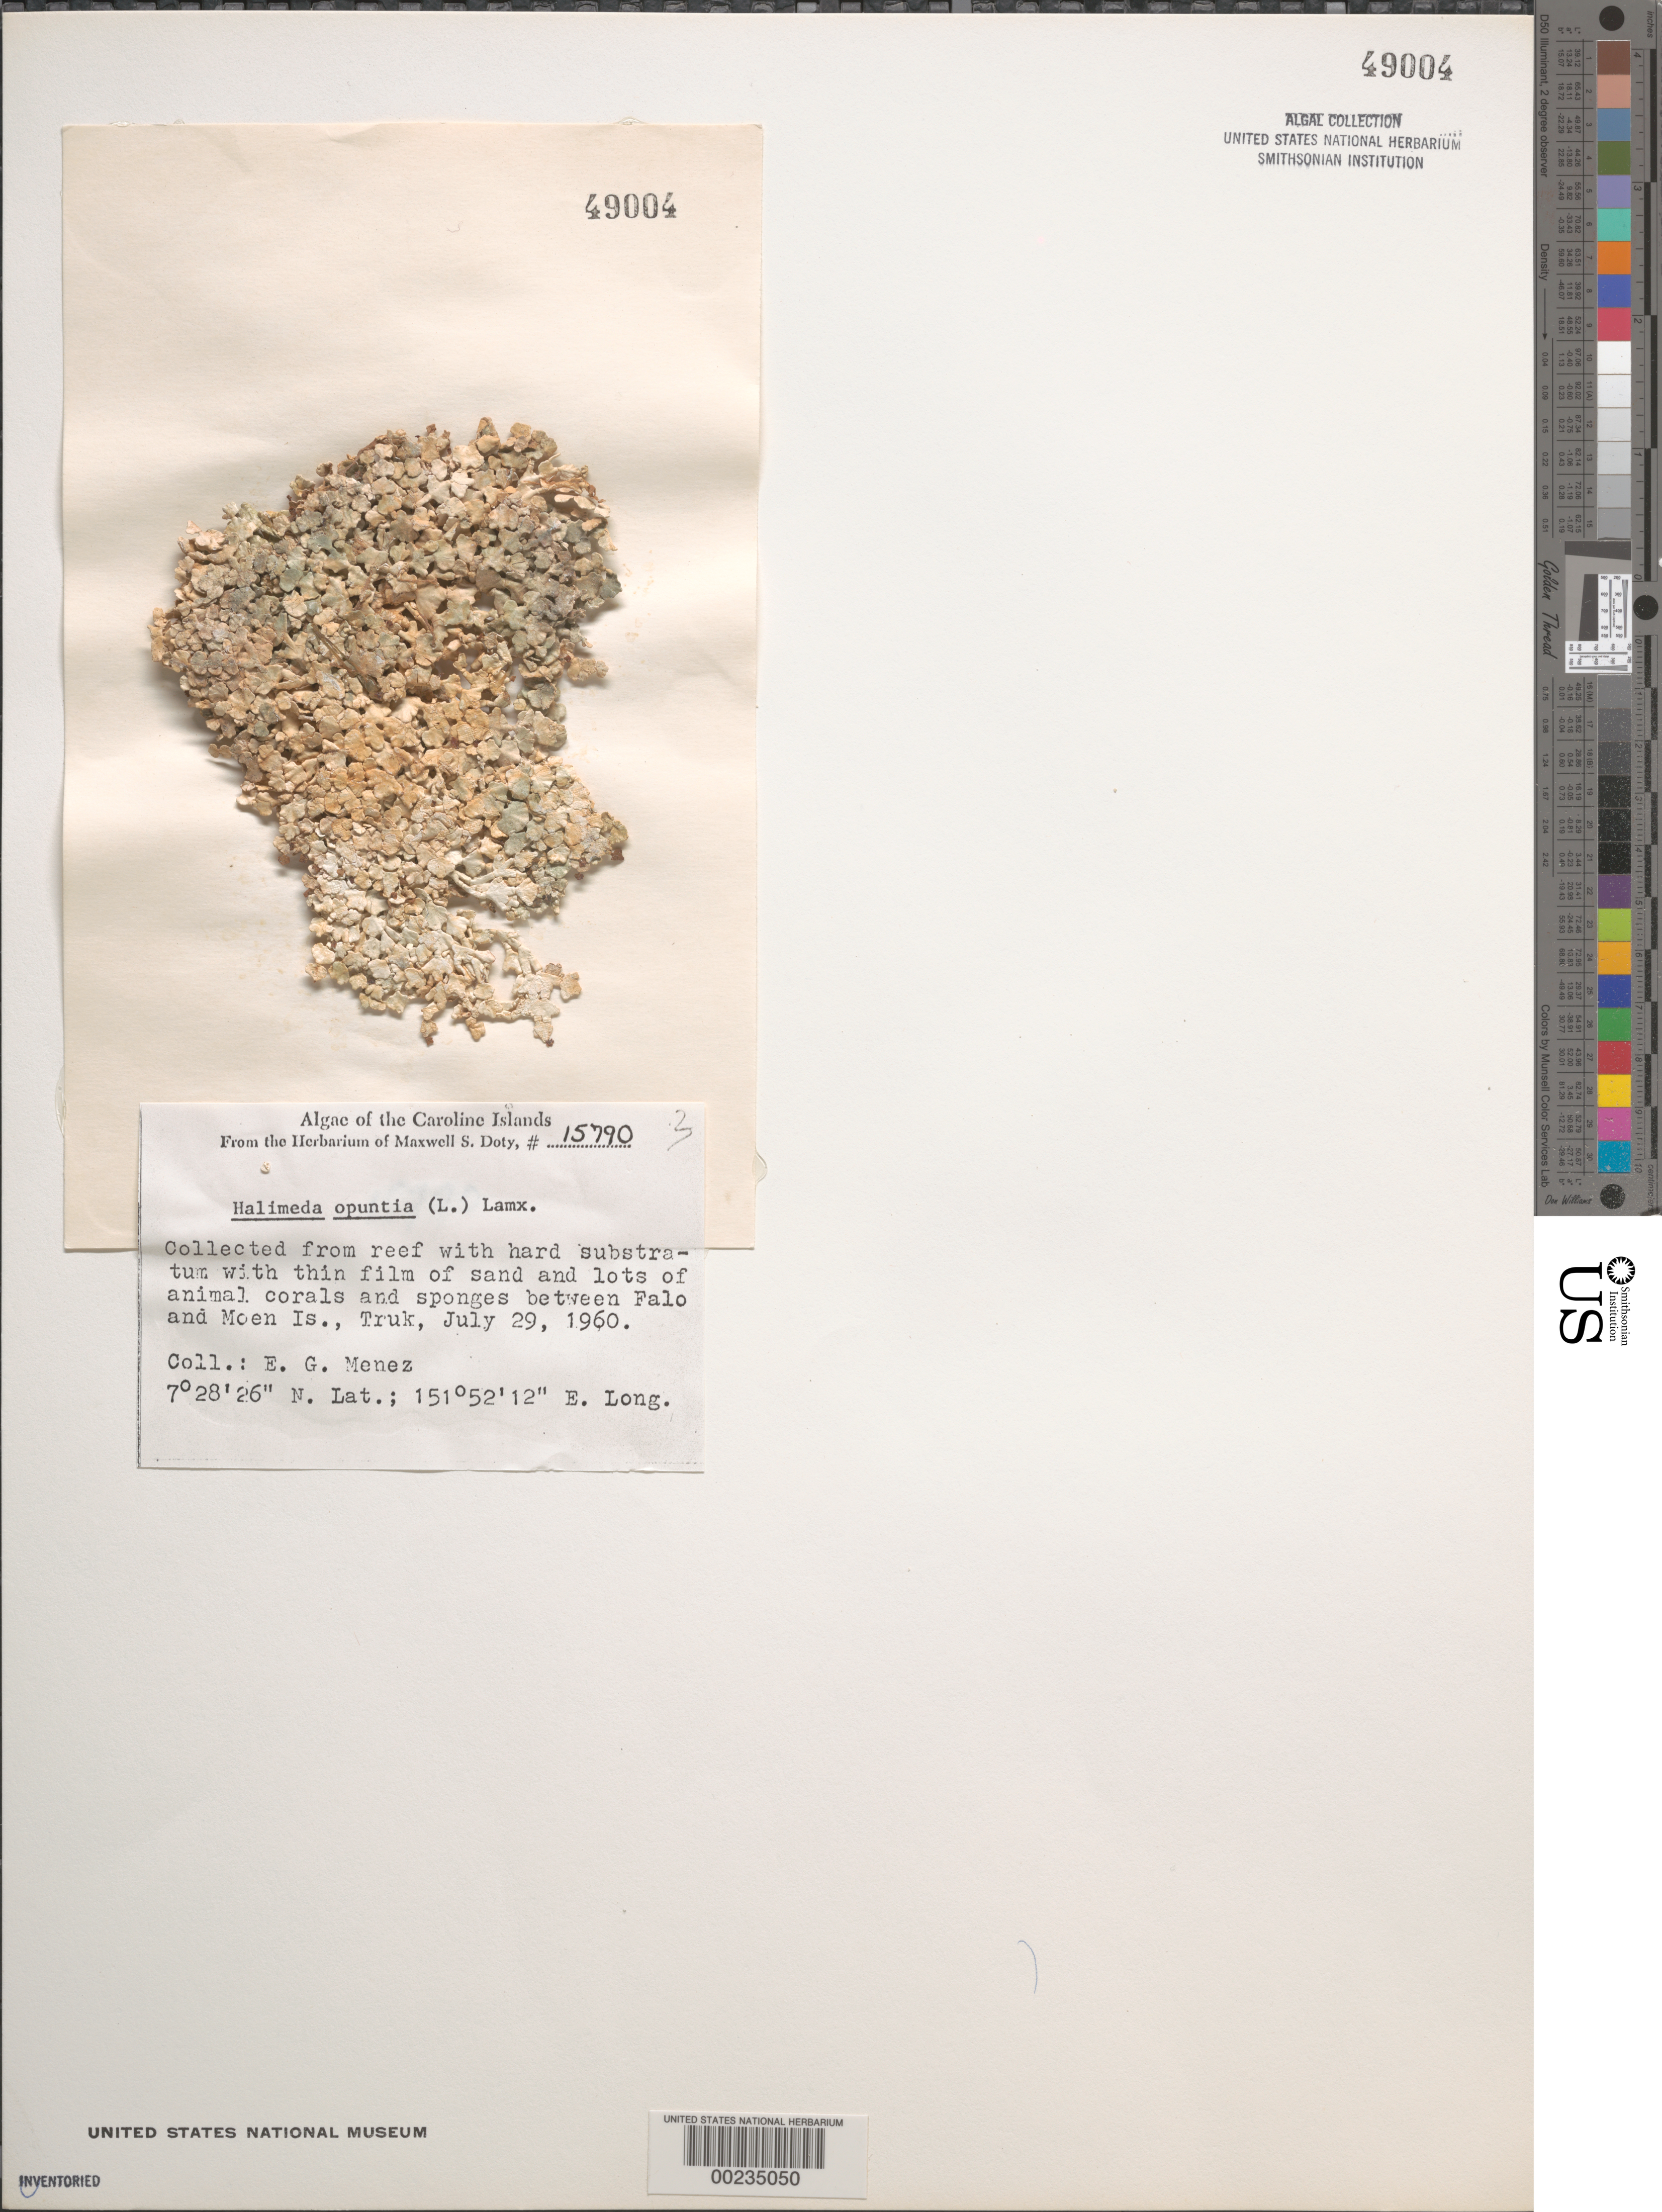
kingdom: Plantae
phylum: Chlorophyta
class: Ulvophyceae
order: Bryopsidales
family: Halimedaceae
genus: Halimeda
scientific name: Halimeda opuntia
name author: (L.) J.V.Lamouroux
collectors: Meñez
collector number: MSD 15790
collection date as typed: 29 Jul 1960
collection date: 1960-07-29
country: Micronesia, Federated States of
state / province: Truk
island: Truk (Chuuk) Is.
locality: Reef between Falo Islet and Moen Islet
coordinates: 7 28' 26" N, 151 52' 12" E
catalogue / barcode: US 49004